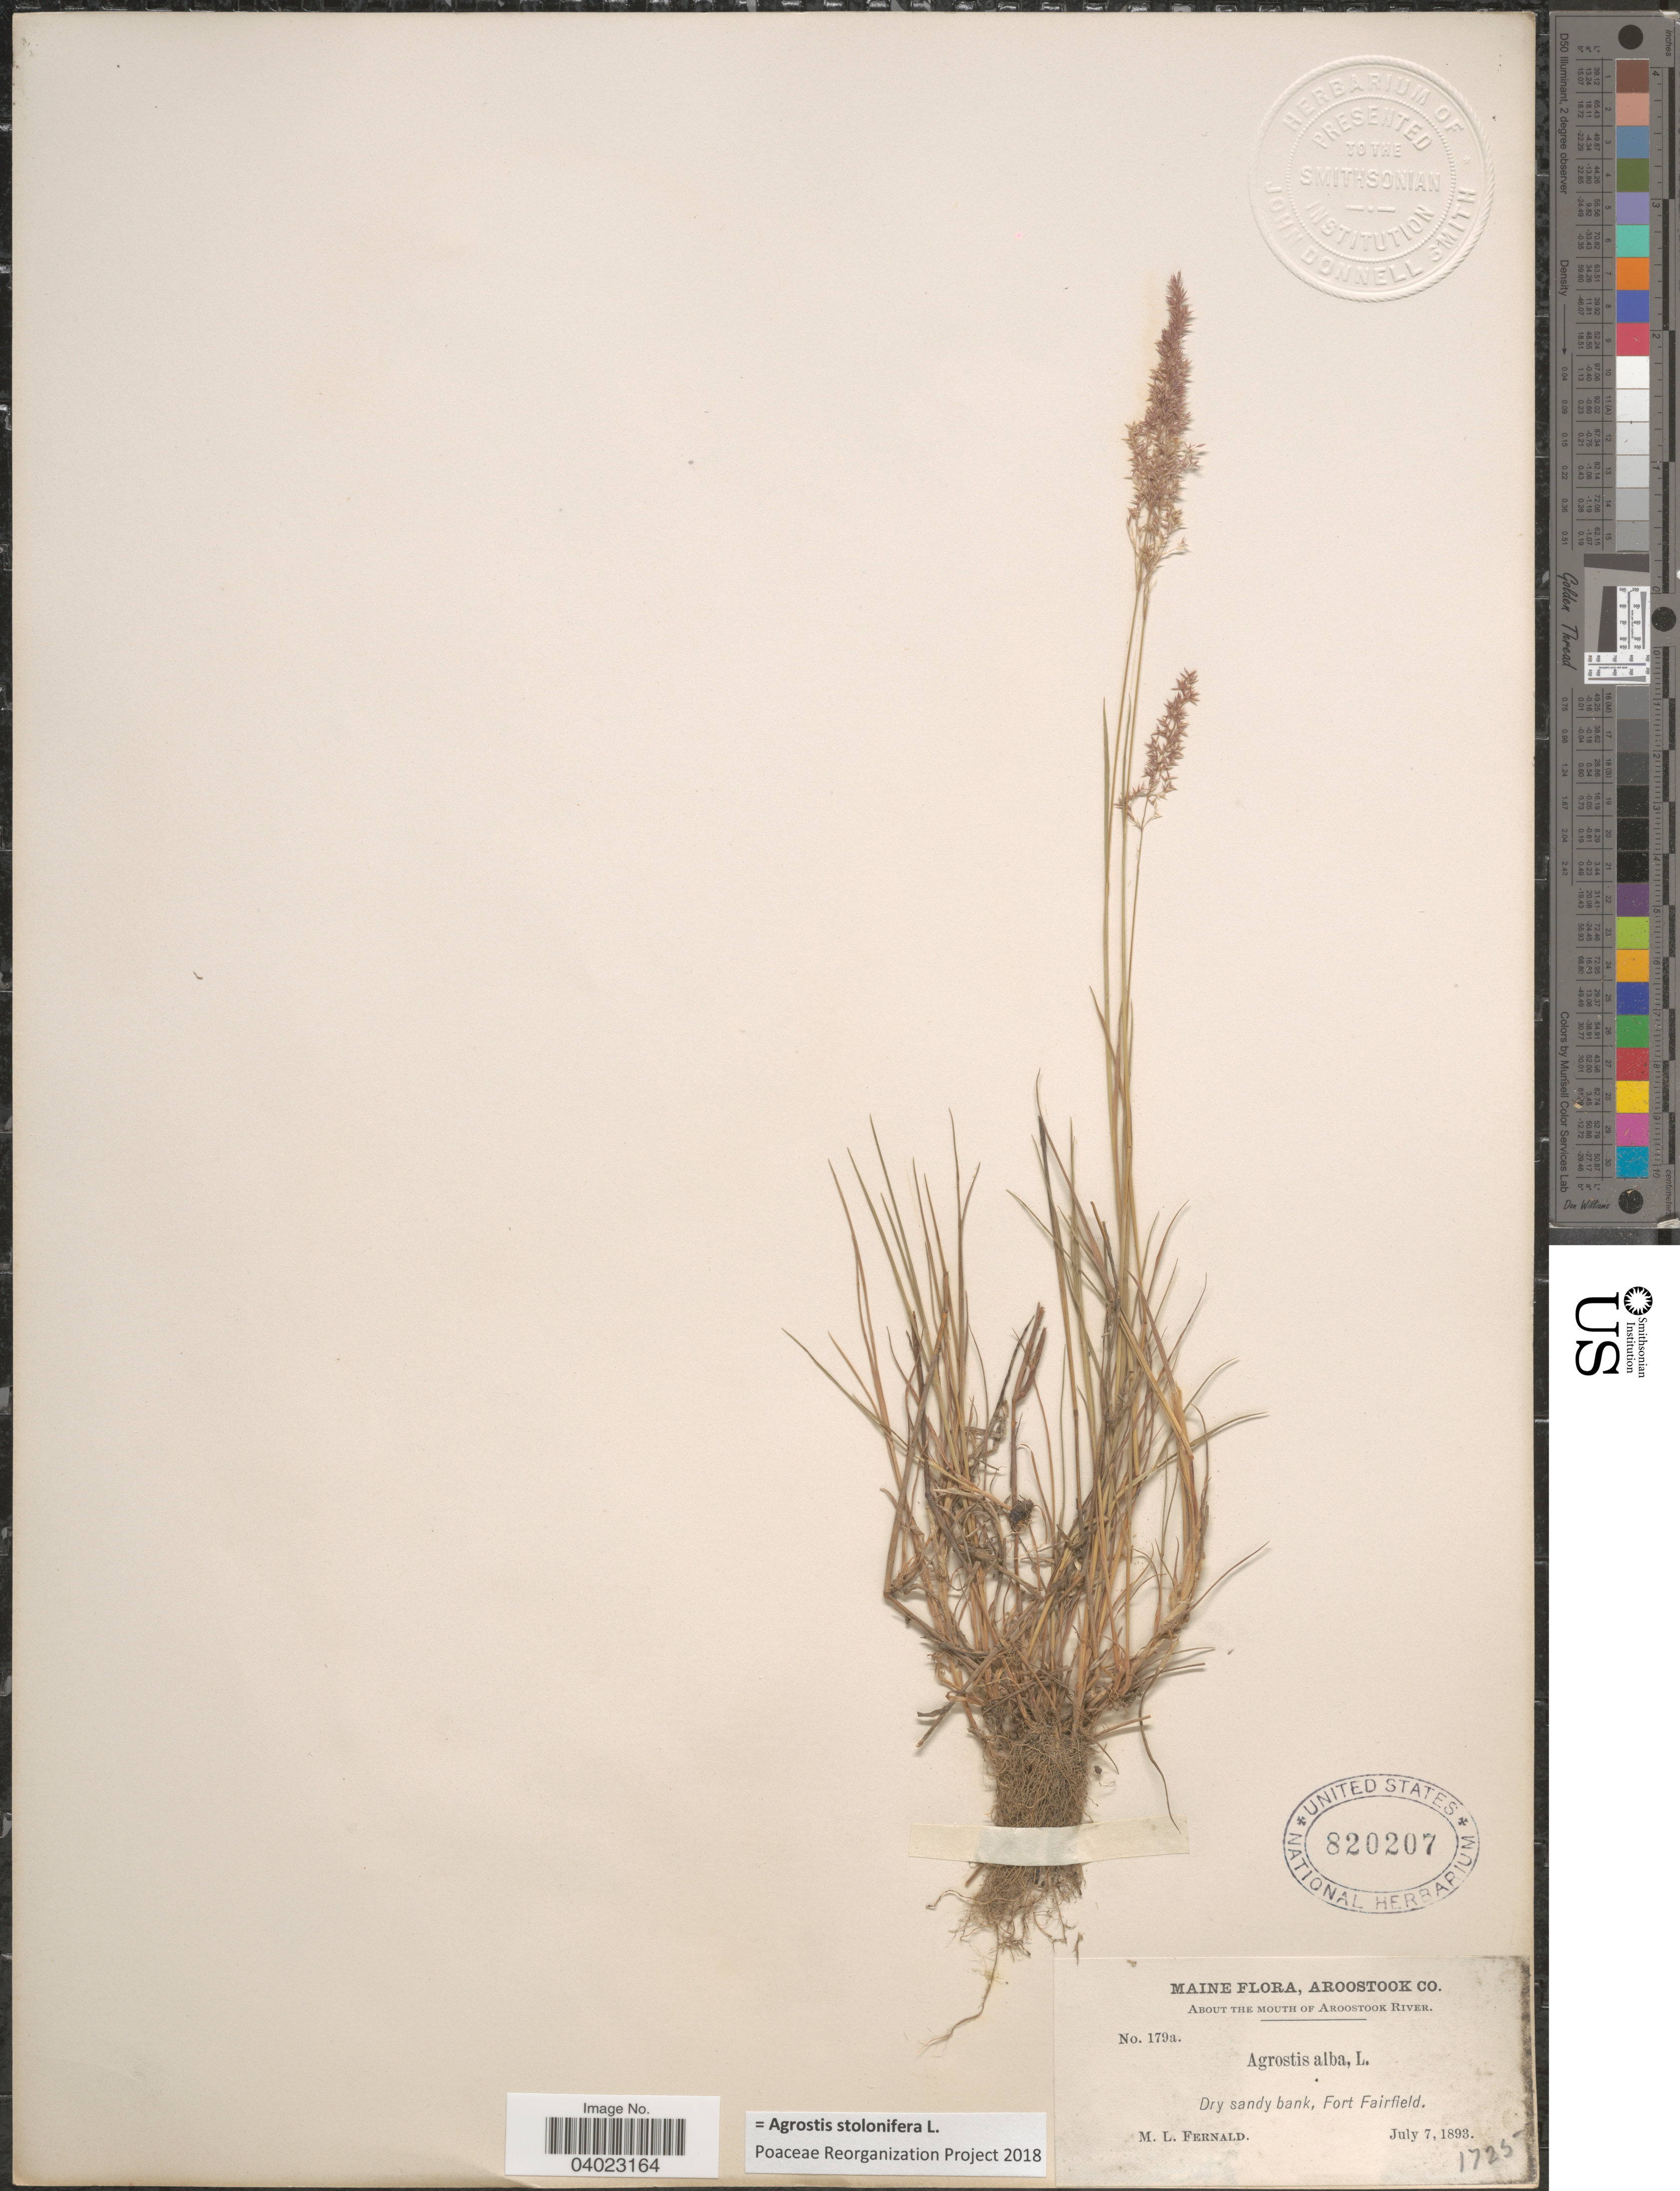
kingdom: Plantae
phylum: Tracheophyta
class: Liliopsida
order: Poales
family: Poaceae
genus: Agrostis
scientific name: Agrostis stolonifera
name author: L.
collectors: M. L. Fernald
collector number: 179a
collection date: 1893-07-07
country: United States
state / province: Maine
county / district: Aroostook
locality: About the mouth of Aroostook River. Dry sandy bank, Fort Fairfield.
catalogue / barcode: US 820207